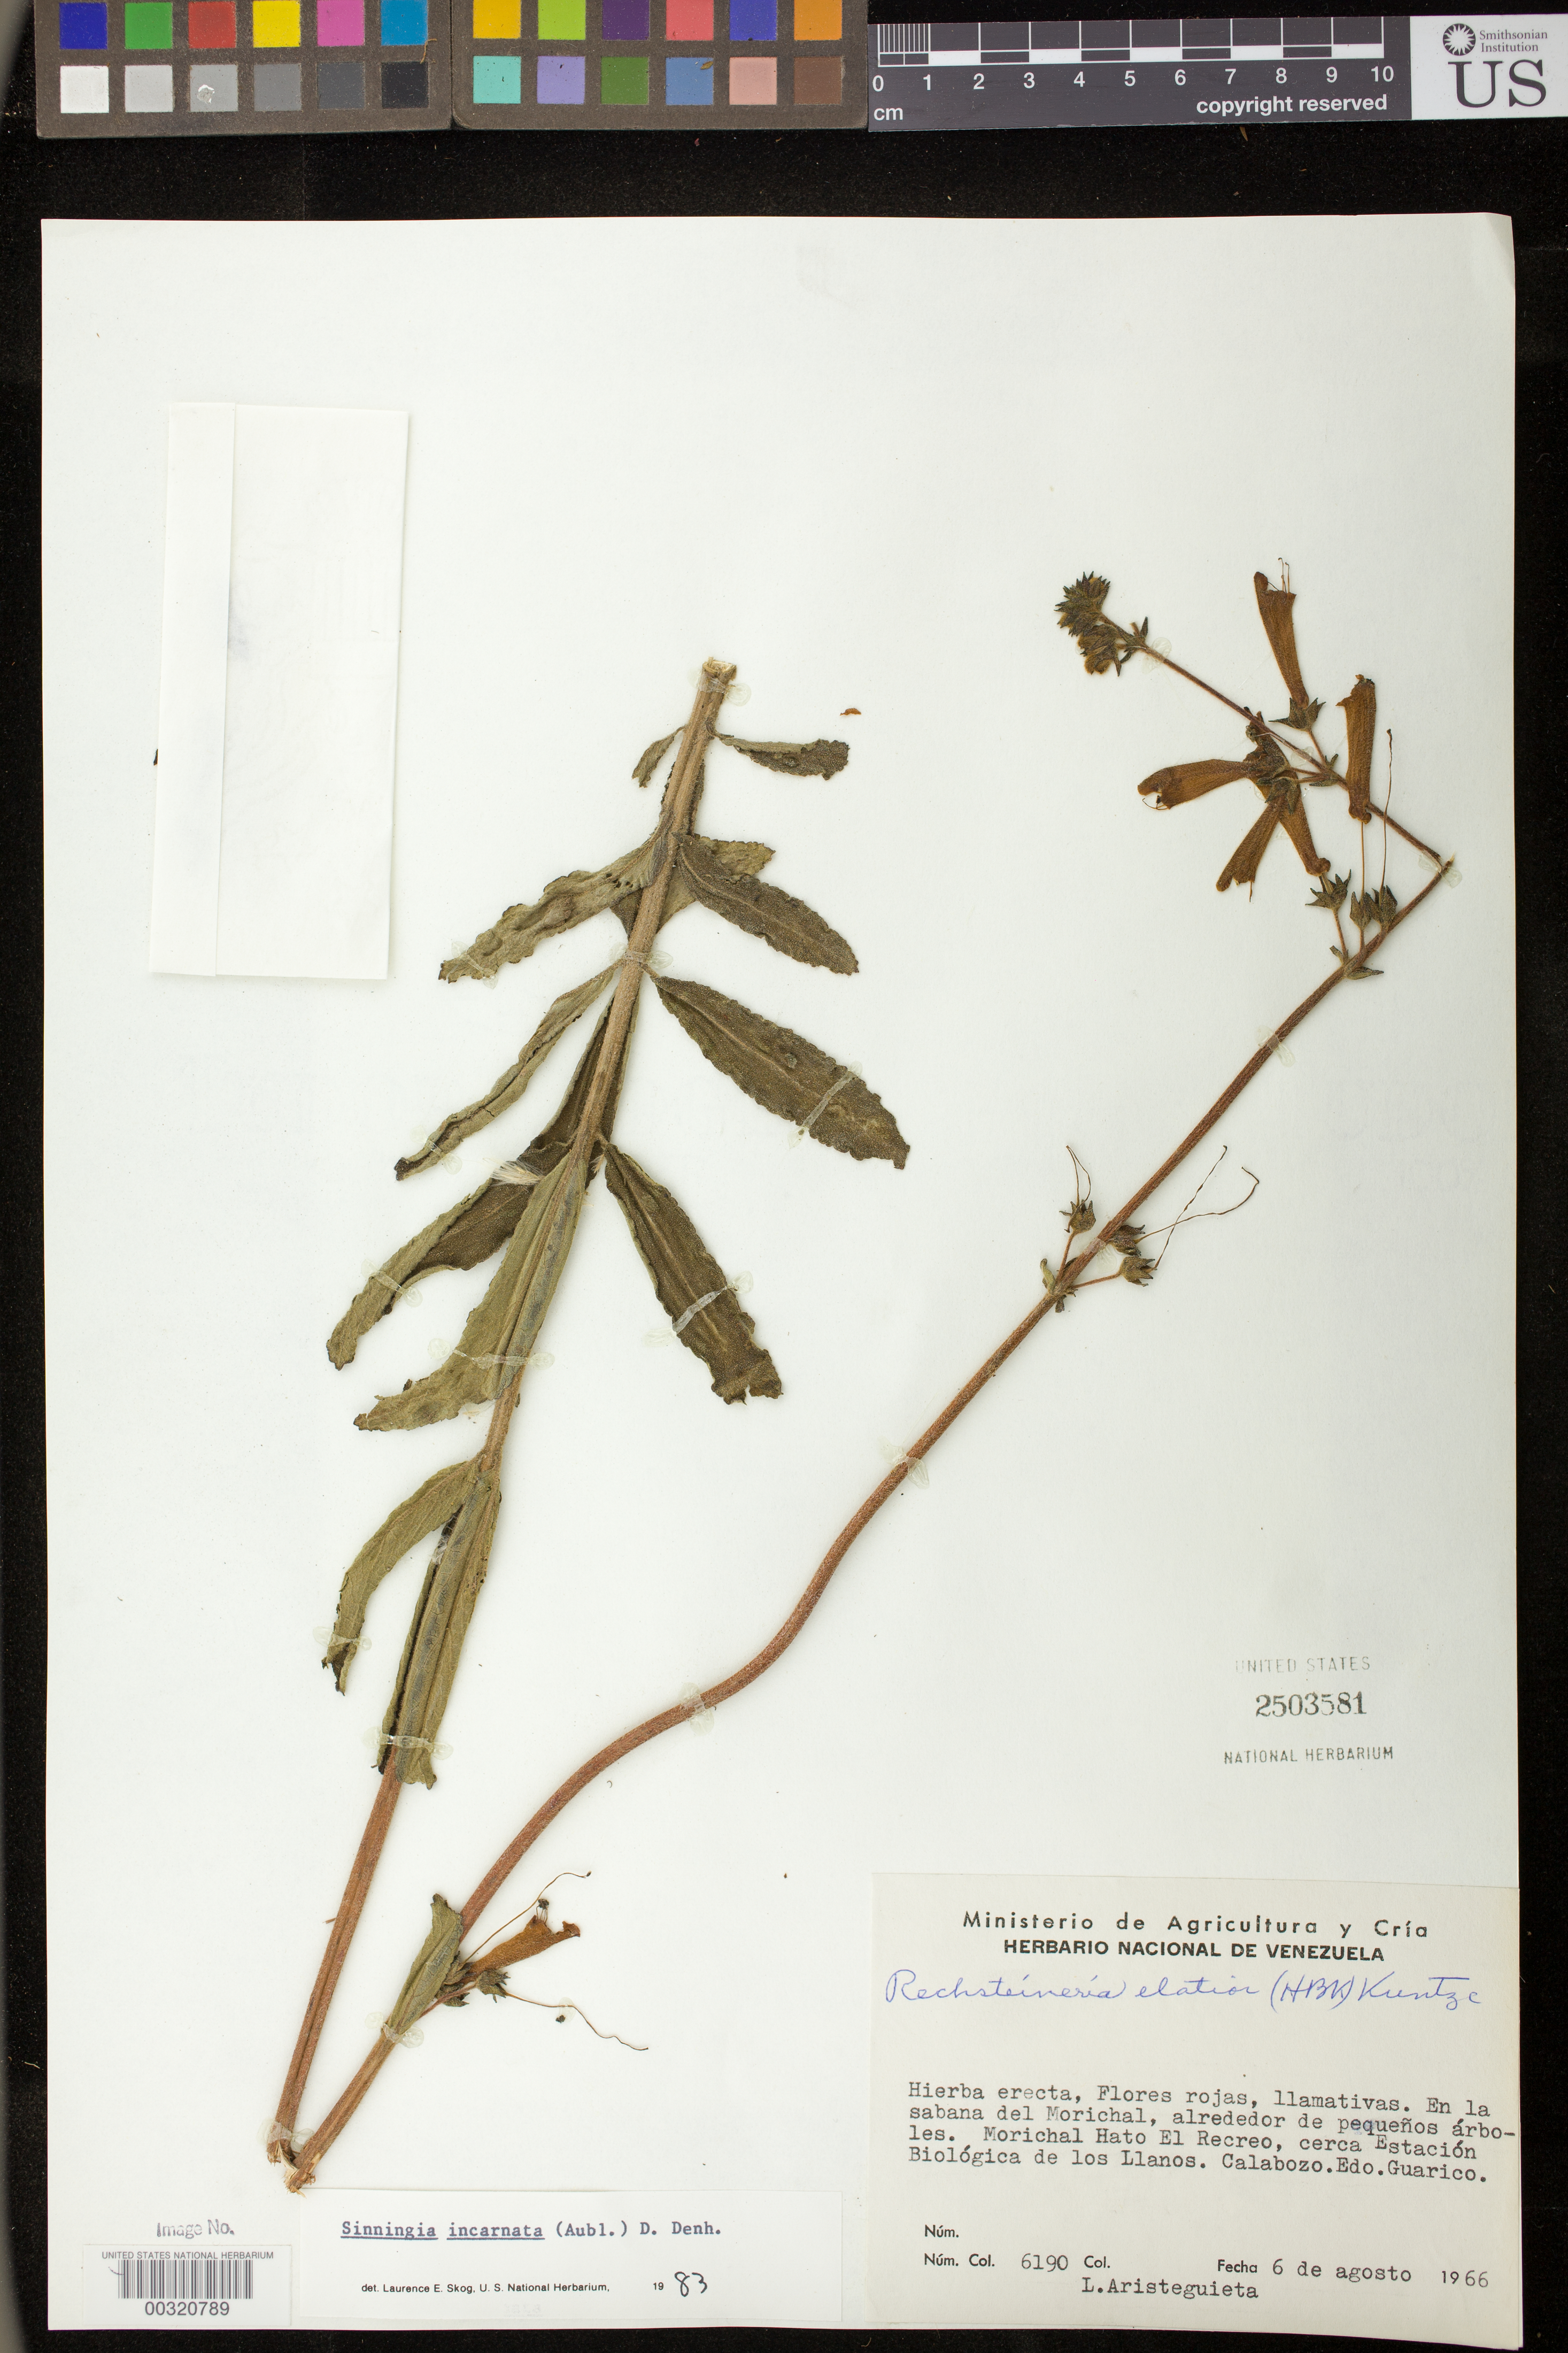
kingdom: Plantae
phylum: Tracheophyta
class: Magnoliopsida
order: Lamiales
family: Gesneriaceae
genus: Sinningia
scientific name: Sinningia incarnata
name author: (Aubl.) D.L. Denham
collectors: L. Aristeguieta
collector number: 6190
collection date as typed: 06 Aug 1966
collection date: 1966-08-06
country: Venezuela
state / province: Guárico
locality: Morichal Hato El Recreo, near Estacion Biologica de Los Llanos, Calabozo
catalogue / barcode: US 2503581